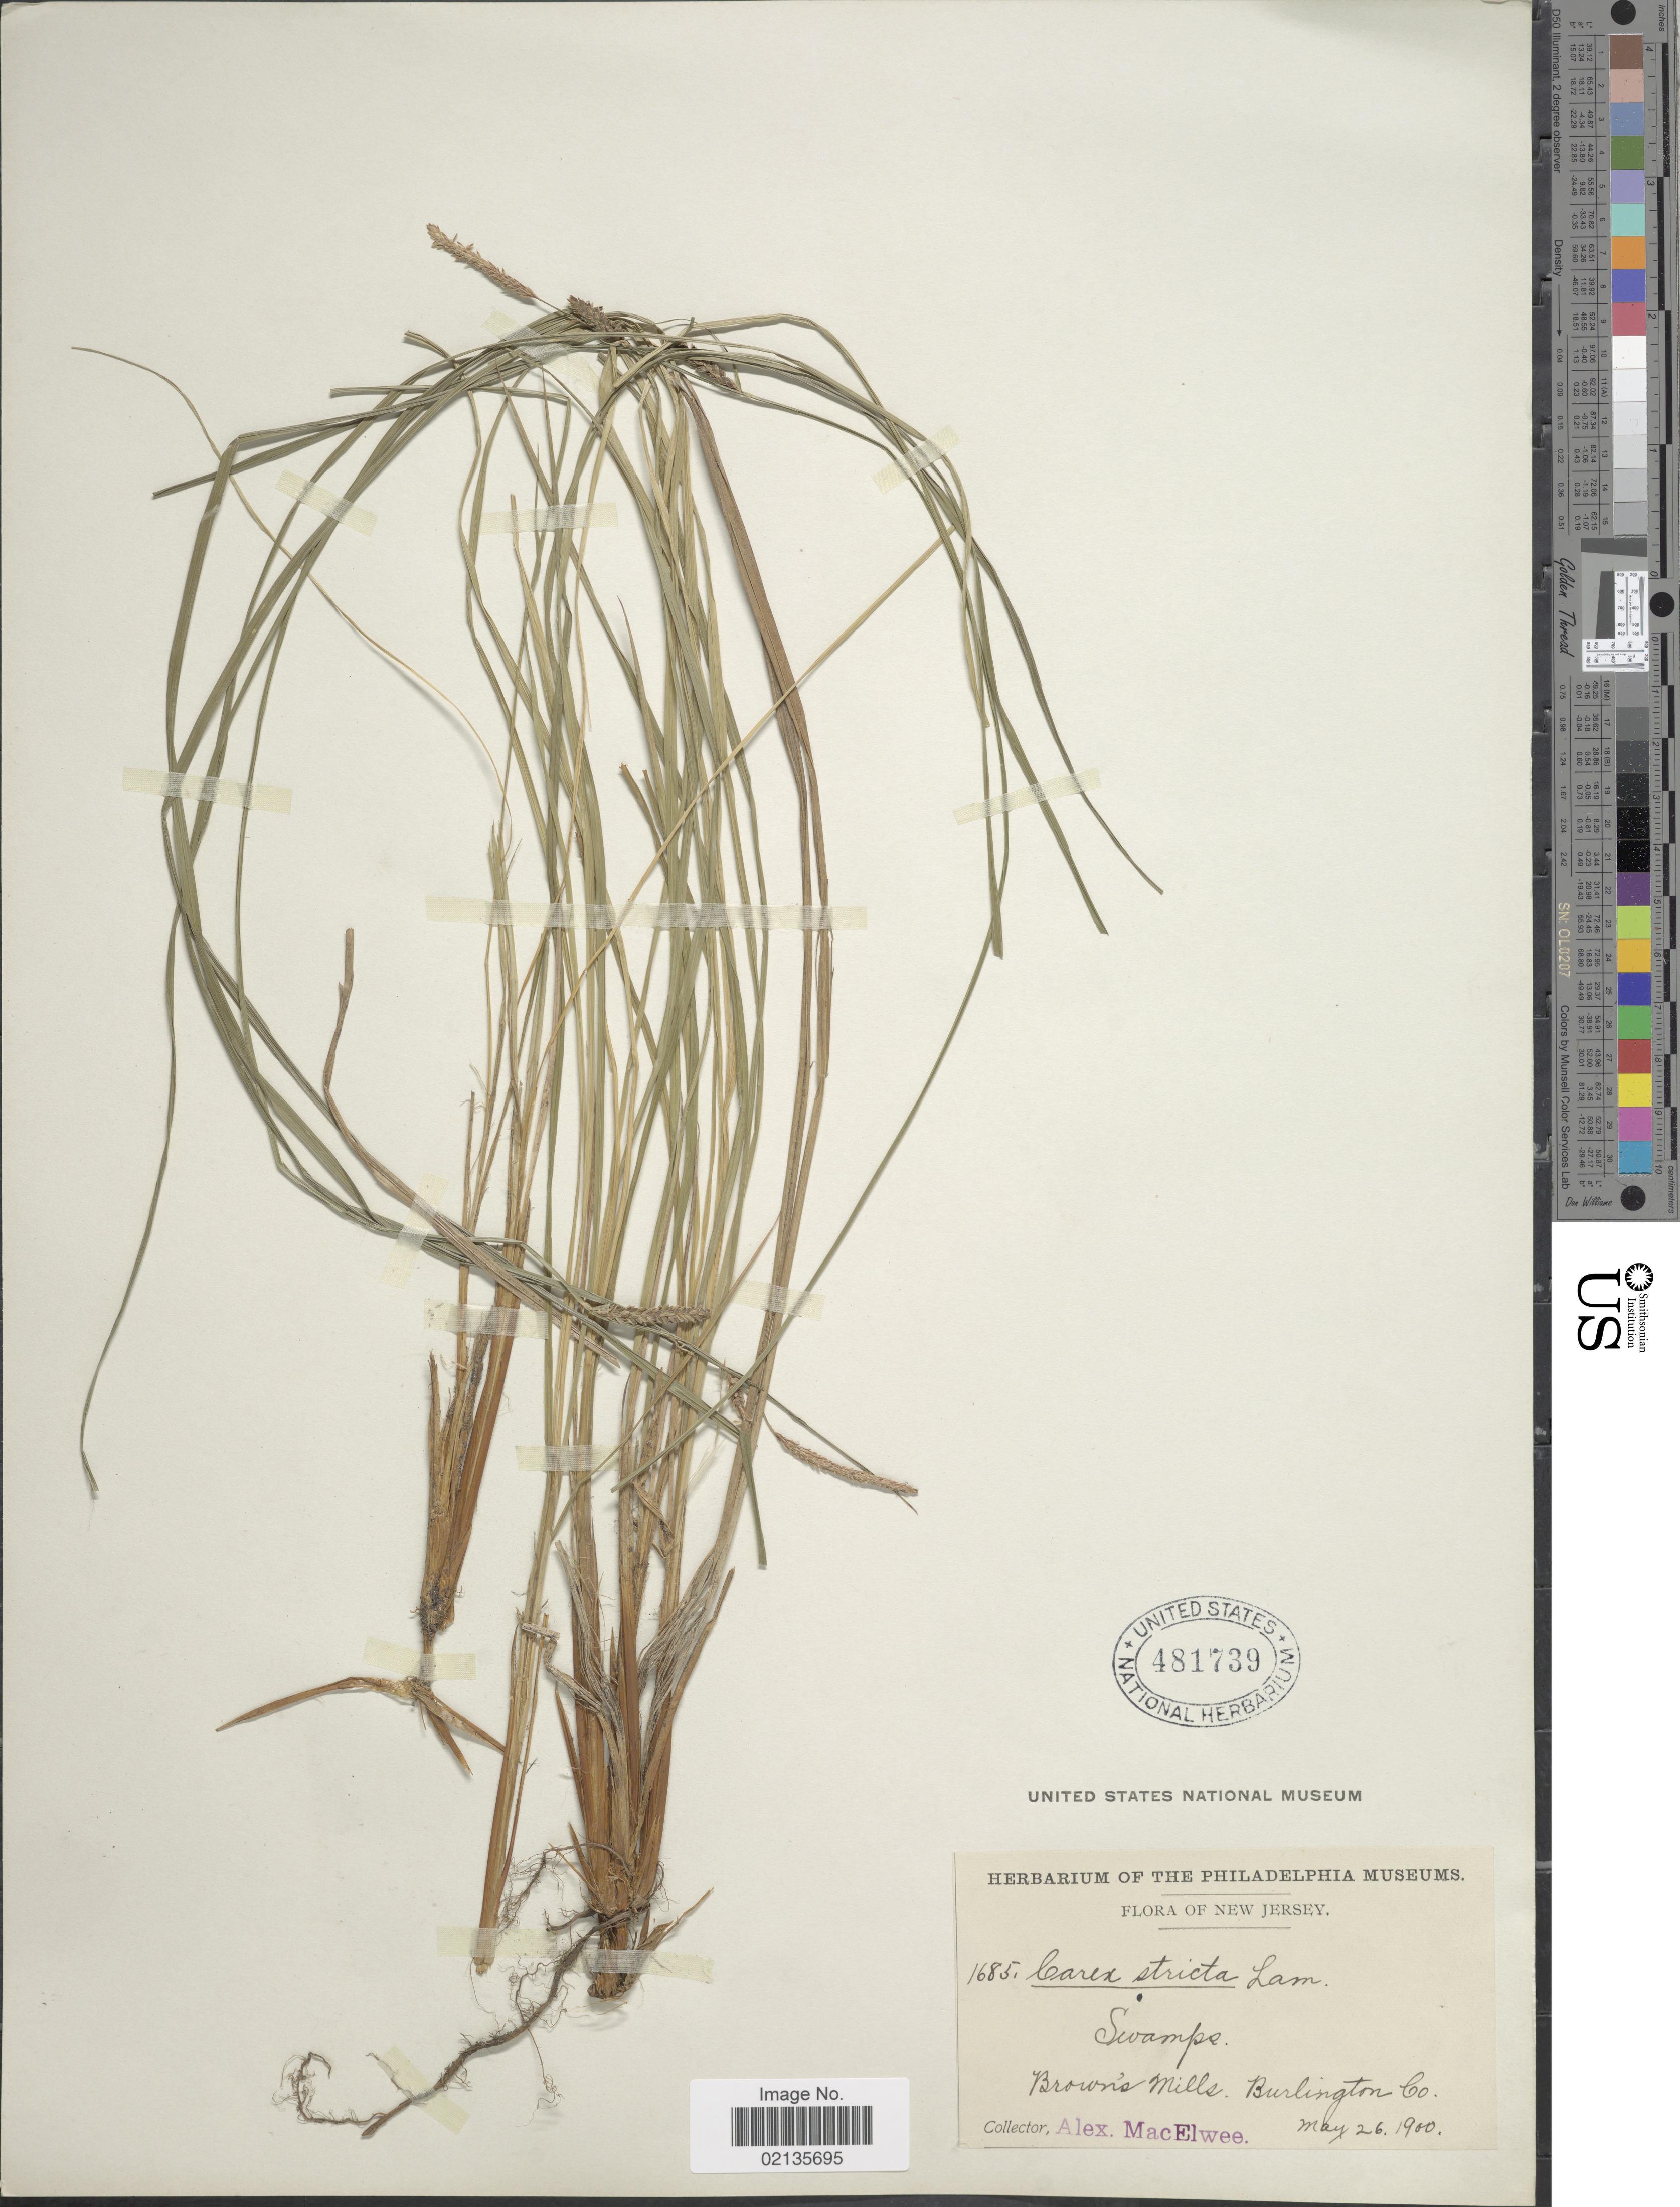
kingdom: Plantae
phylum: Tracheophyta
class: Liliopsida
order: Poales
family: Cyperaceae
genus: Carex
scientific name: Carex stricta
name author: Lam.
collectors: A. MacElwee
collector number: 1685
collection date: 1900-05-26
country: United States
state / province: New Jersey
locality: Brown's Mills, Burlington Co.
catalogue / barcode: US 481739